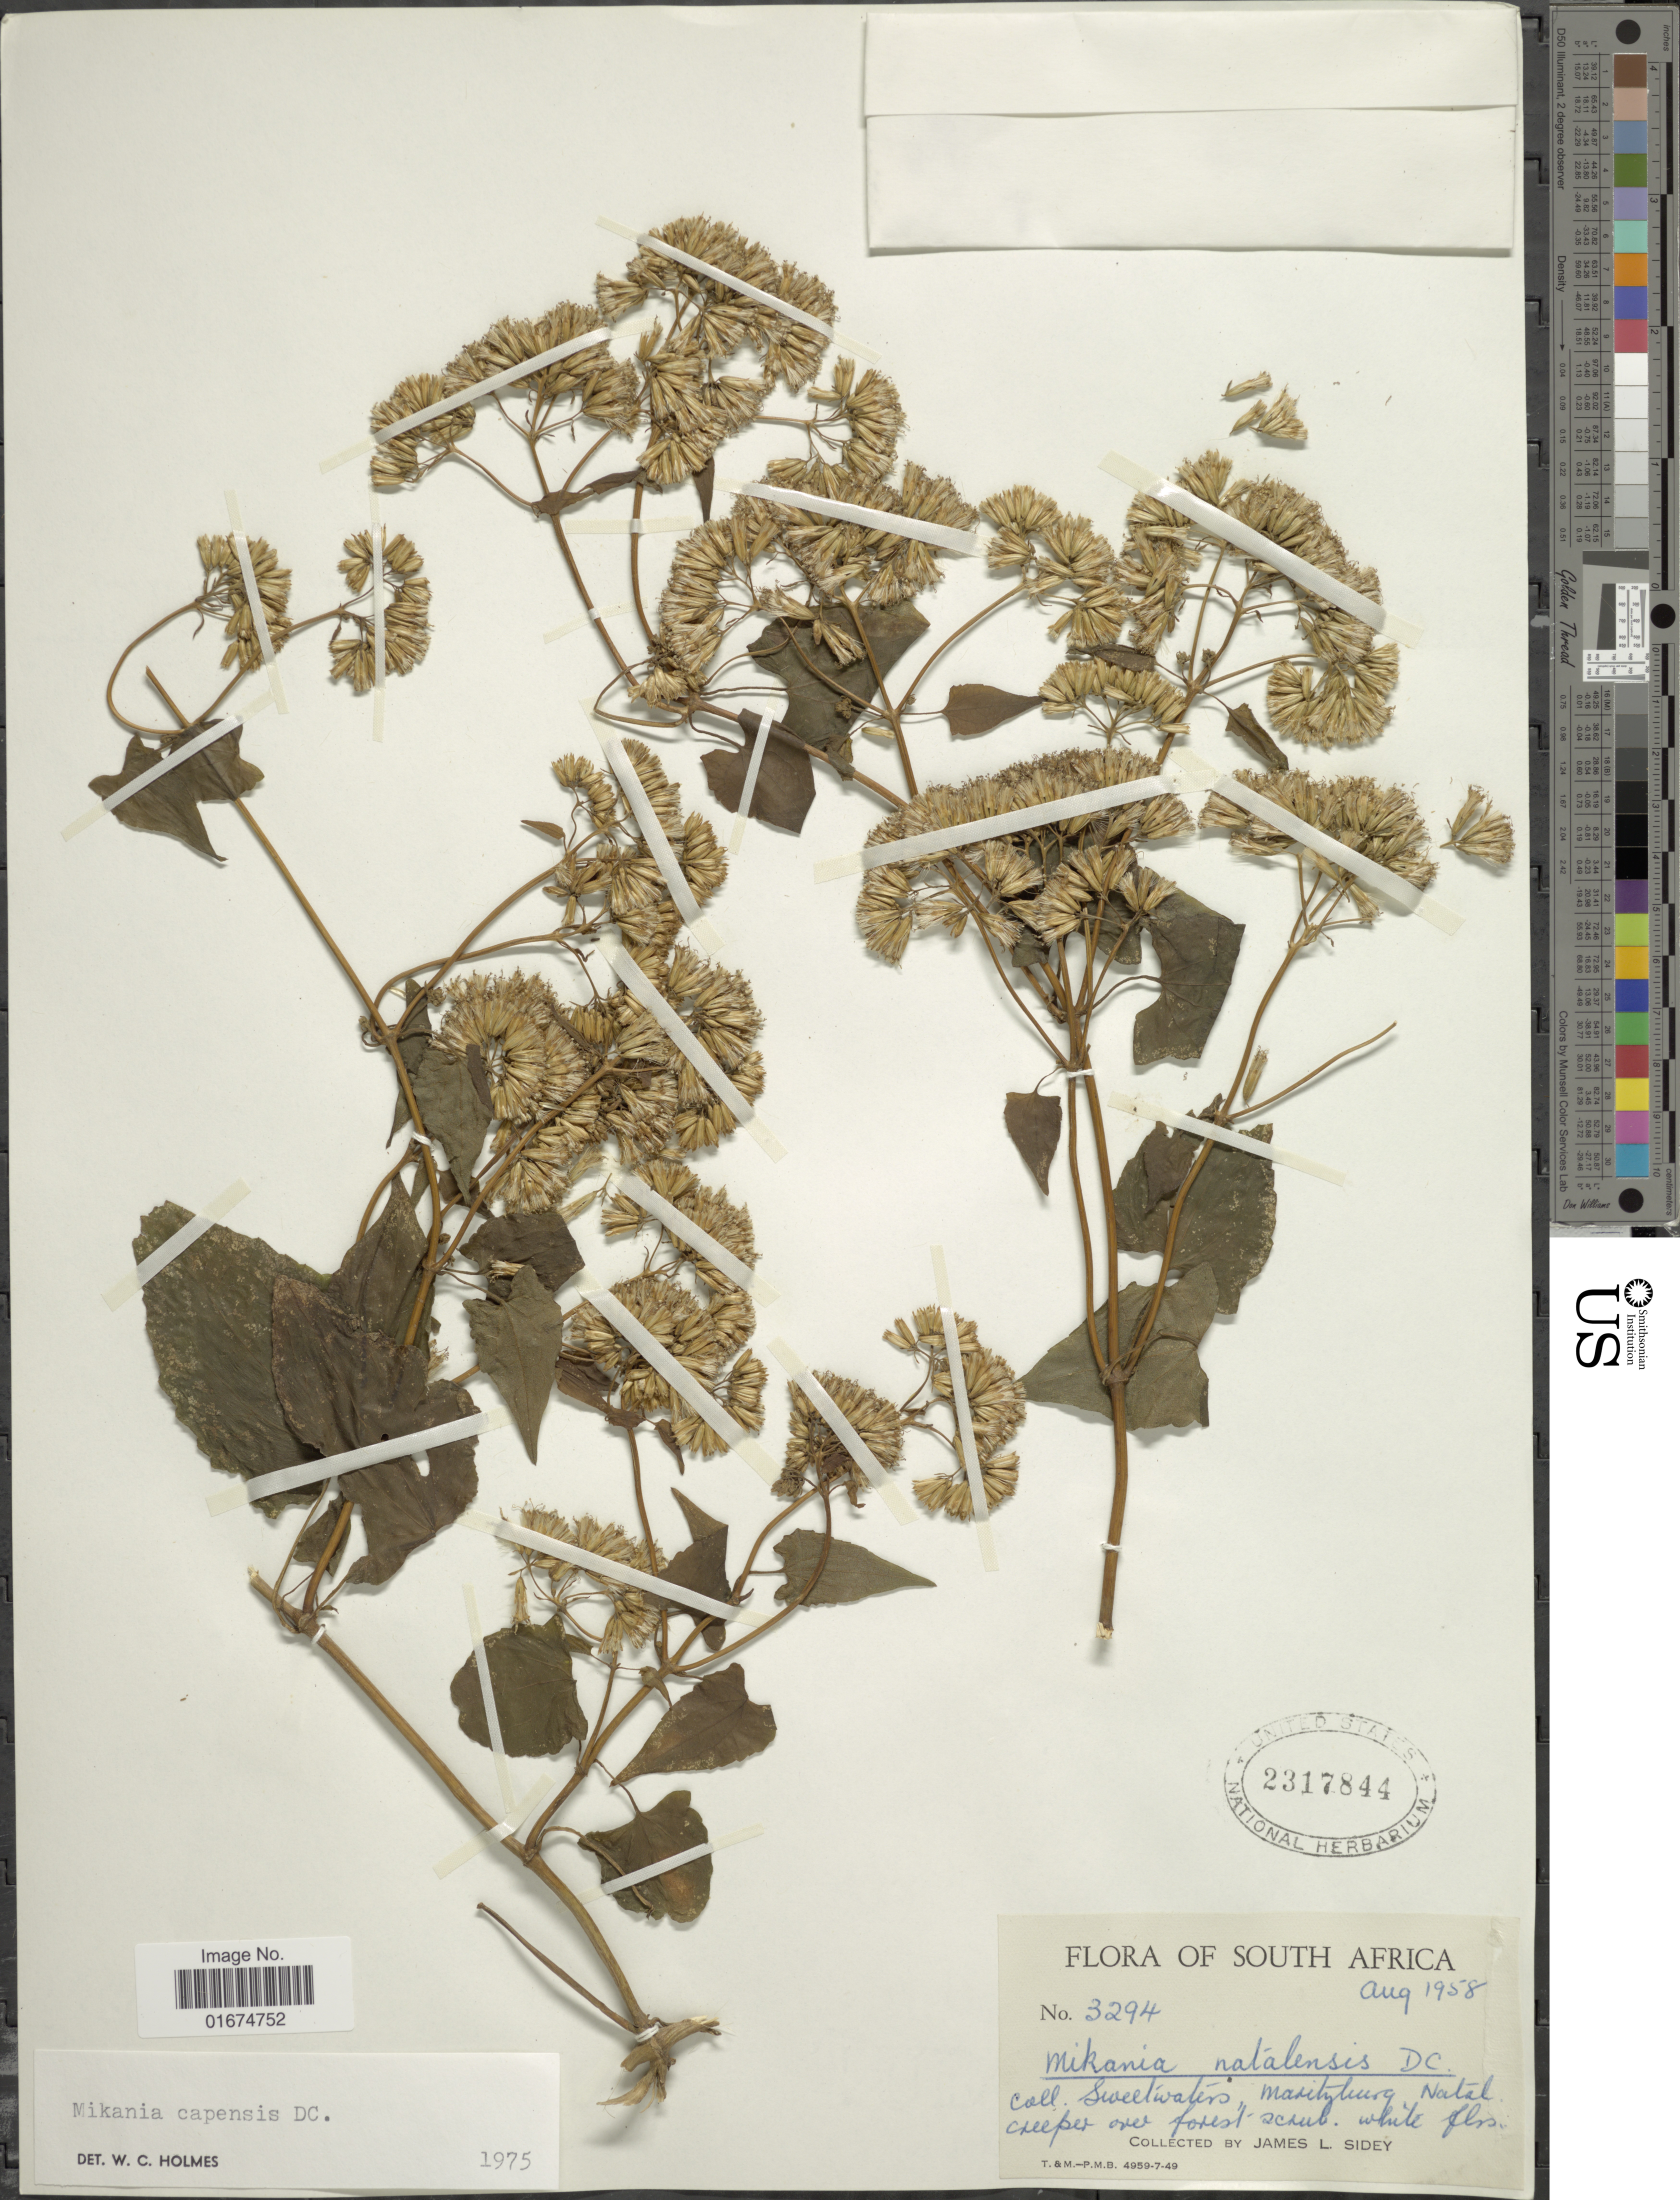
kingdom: Plantae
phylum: Tracheophyta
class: Magnoliopsida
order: Asterales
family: Asteraceae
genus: Mikania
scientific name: Mikania capensis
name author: DC.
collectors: J. L. Sidey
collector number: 3294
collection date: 1958-08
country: South Africa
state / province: KwaZulu-Natal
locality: Coll. Sweetwaters, masithburg, Natal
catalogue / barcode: US 2317844